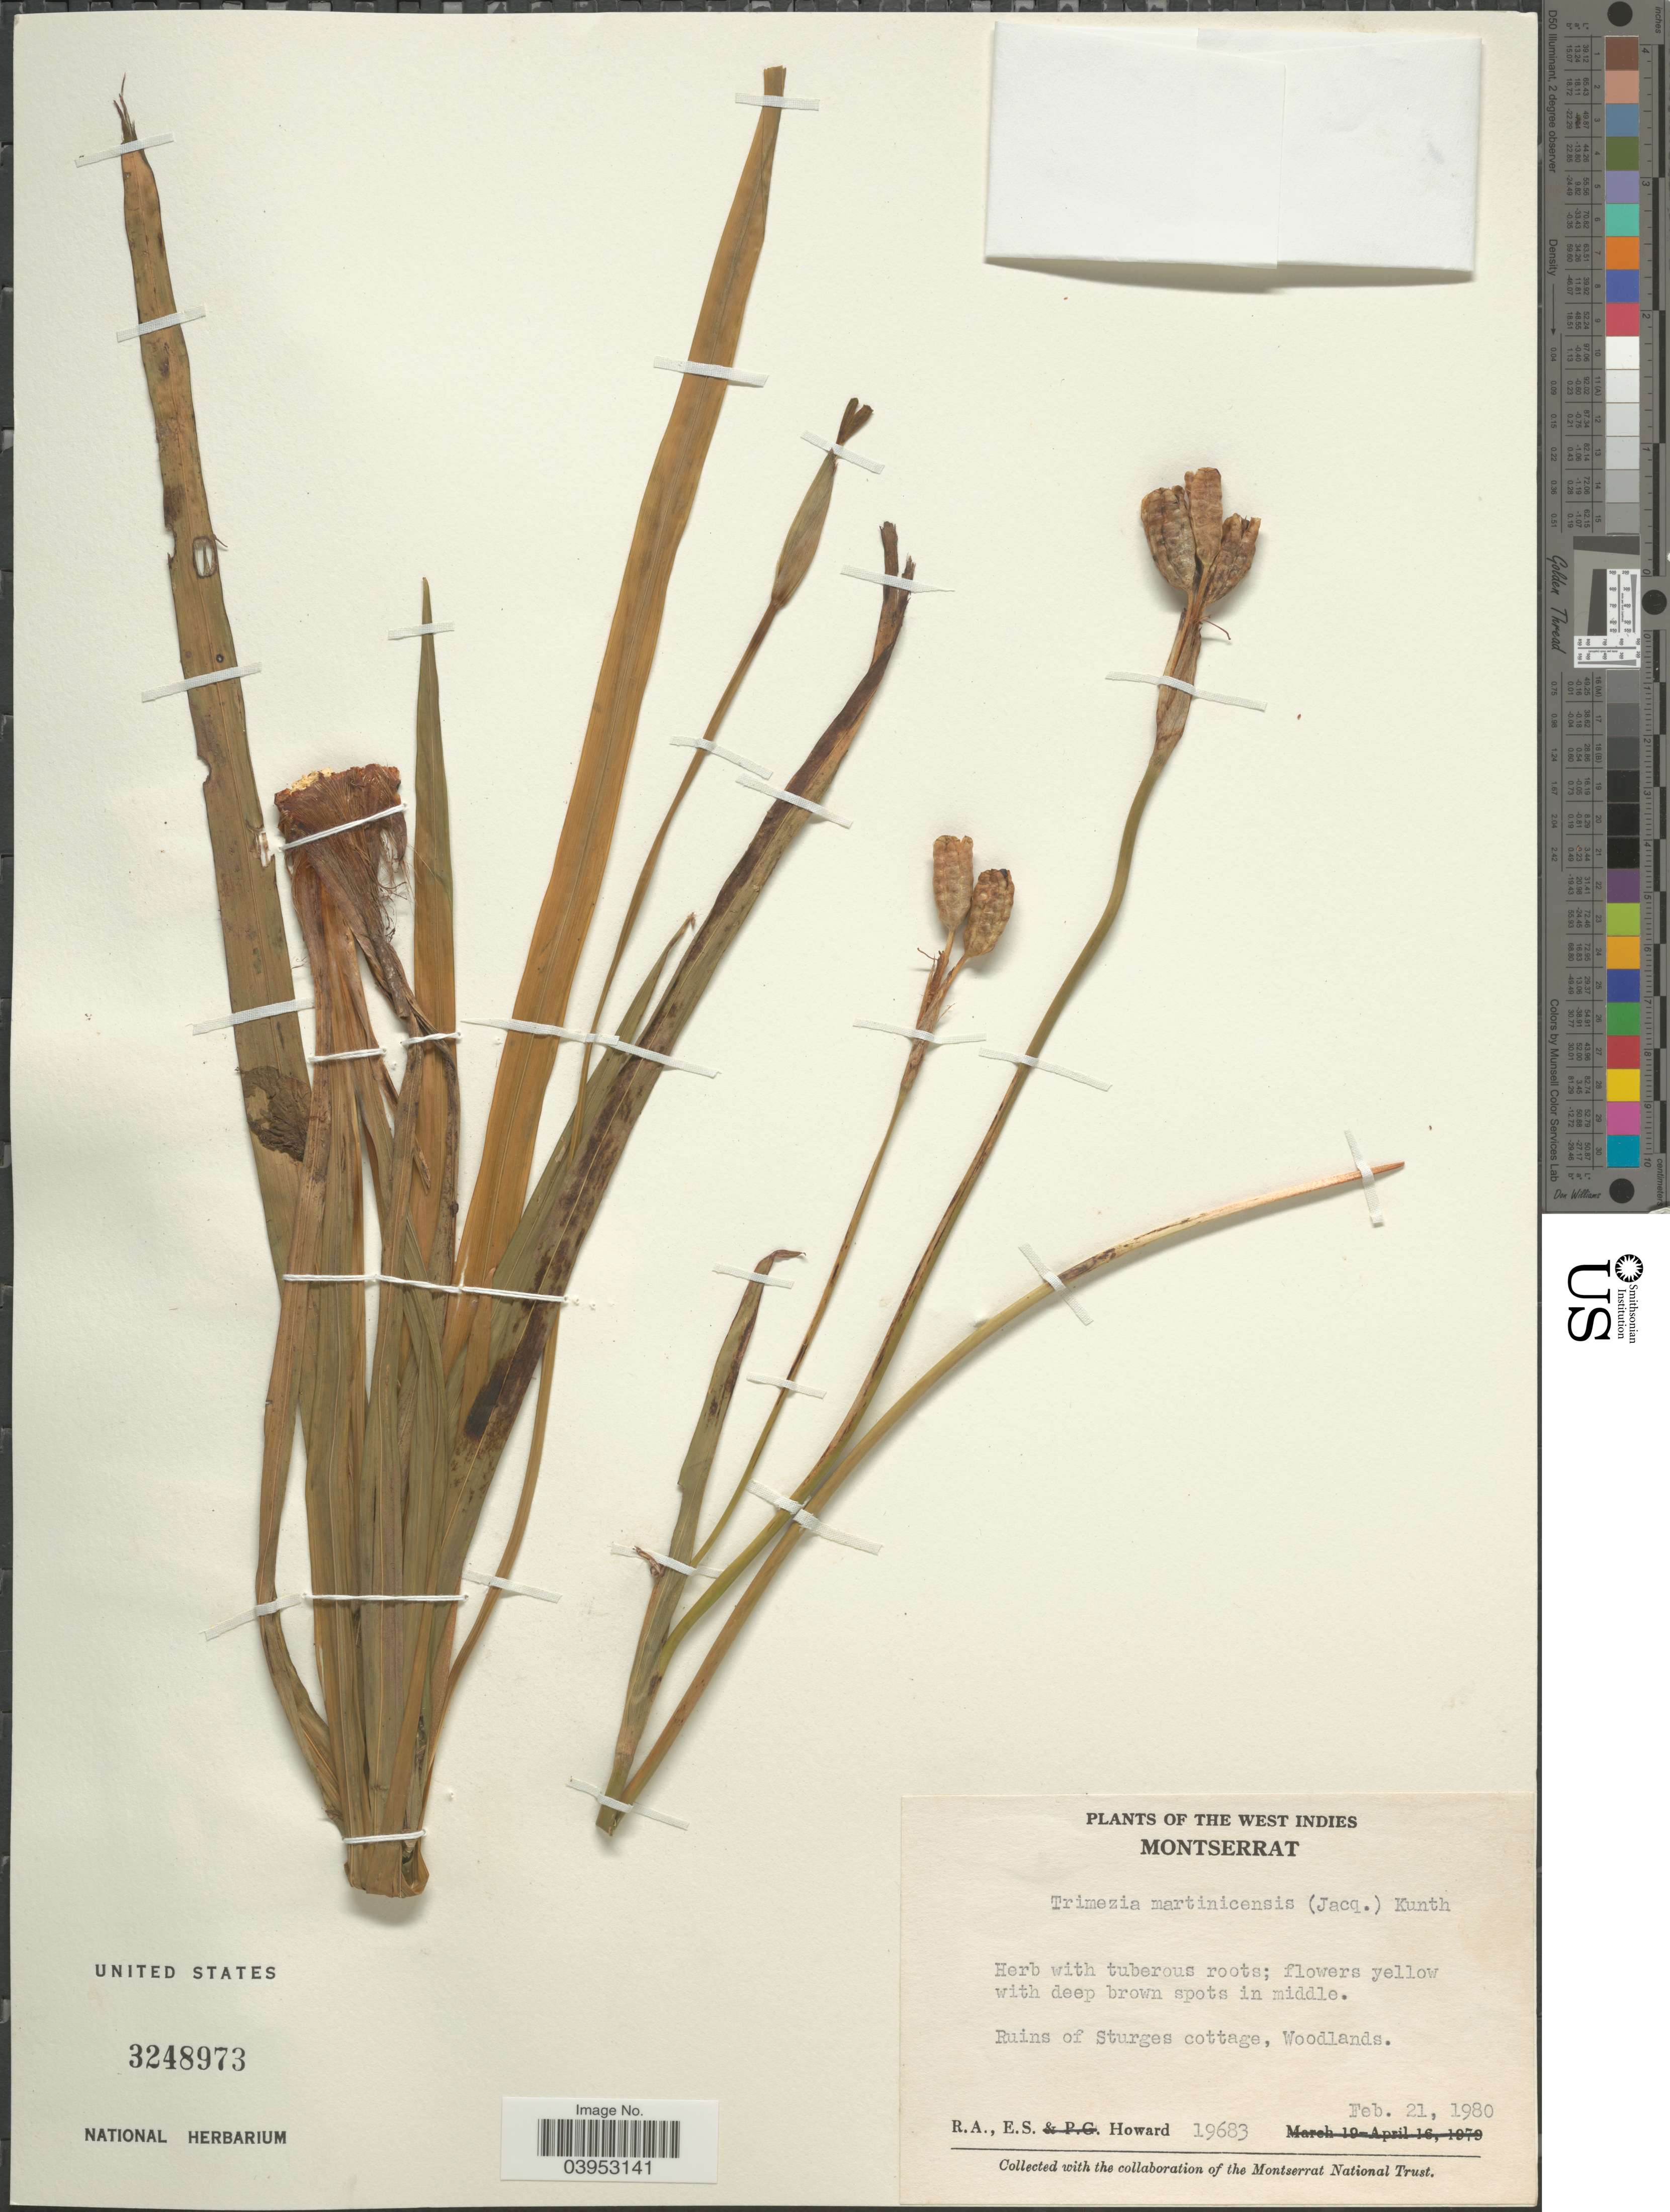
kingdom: Plantae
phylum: Tracheophyta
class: Liliopsida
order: Asparagales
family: Iridaceae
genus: Trimezia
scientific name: Trimezia martinicensis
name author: (Jacq.) Herb.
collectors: R. A. Howard & E. S. Howard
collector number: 19683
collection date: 1980-02-21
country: Montserrat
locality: The West Indies. Ruins of Sturges cottage, Woodlands.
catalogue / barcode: US 3248973